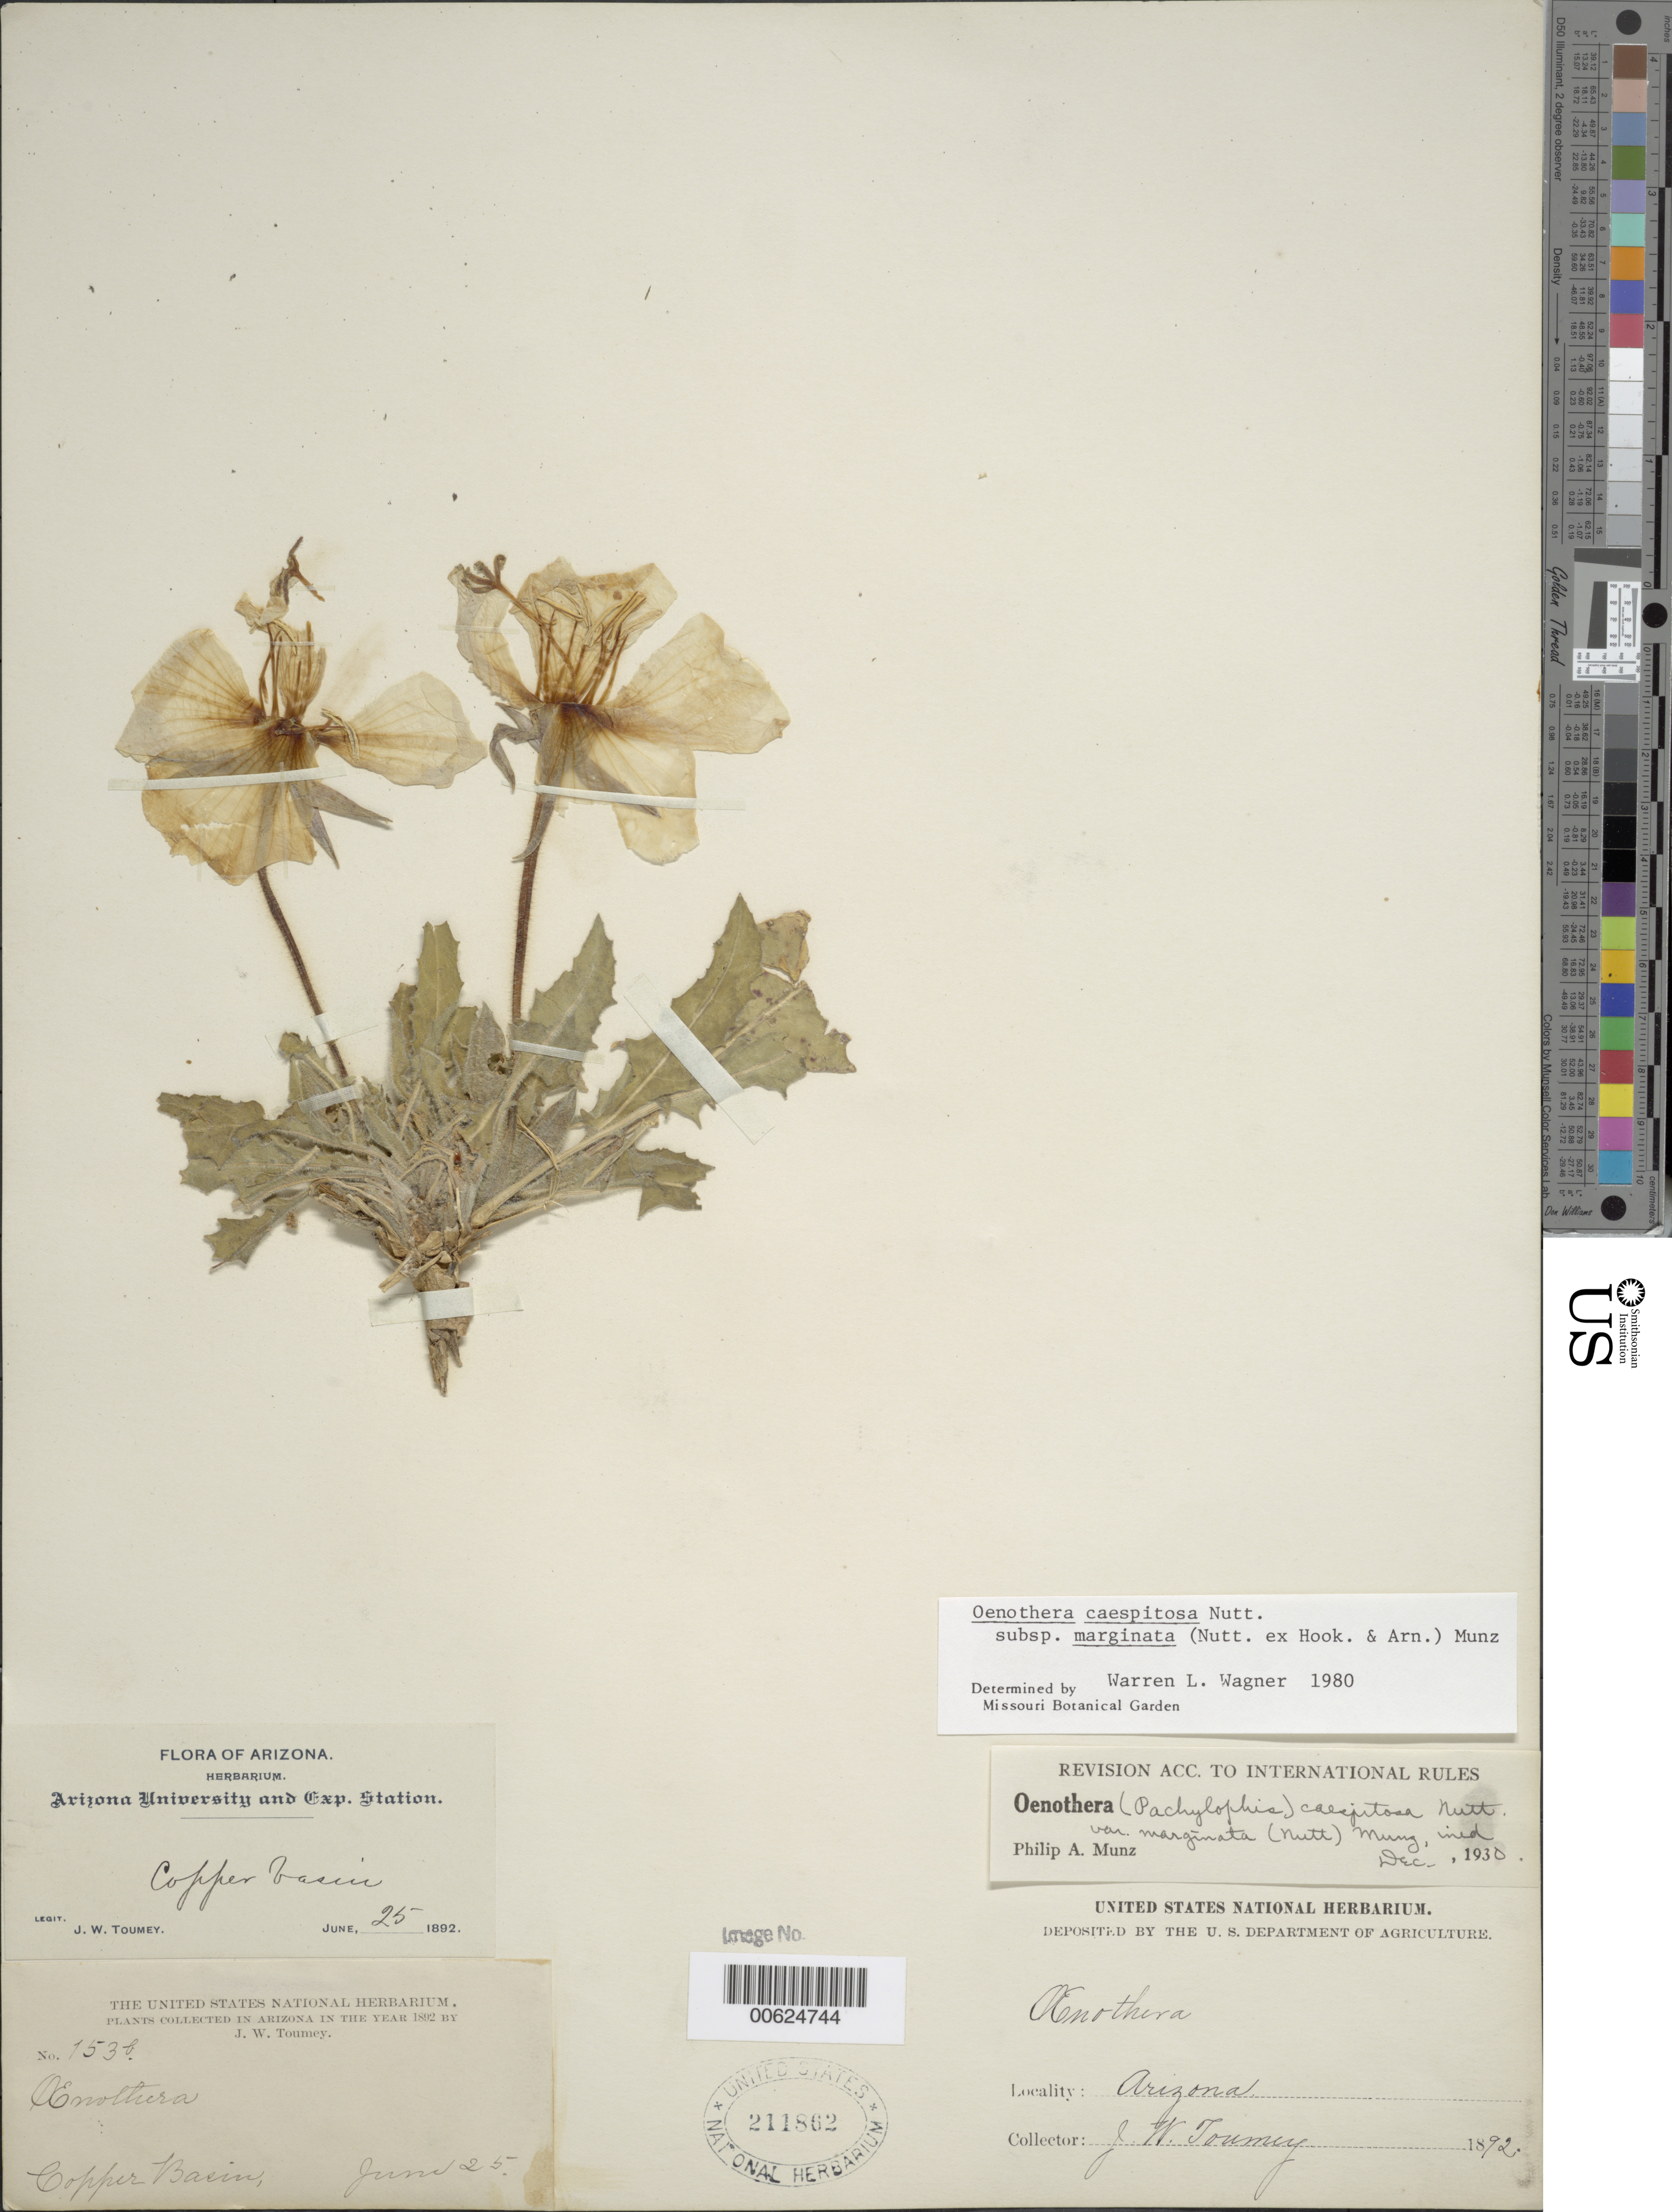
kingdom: Plantae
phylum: Tracheophyta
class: Magnoliopsida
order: Myrtales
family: Onagraceae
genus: Oenothera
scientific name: Oenothera cespitosa subsp. marginata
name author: (Nutt. ex Hook. & Arn.) Munz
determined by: Wagner, W. L., (BOT), Smithsonian Institution - National Museum of Natural History (UNITED STATES)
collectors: J. W. Toumey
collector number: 153b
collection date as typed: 25 Jun 1892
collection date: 1892-06-25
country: United States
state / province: Arizona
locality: Copper Basin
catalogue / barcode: US 211862